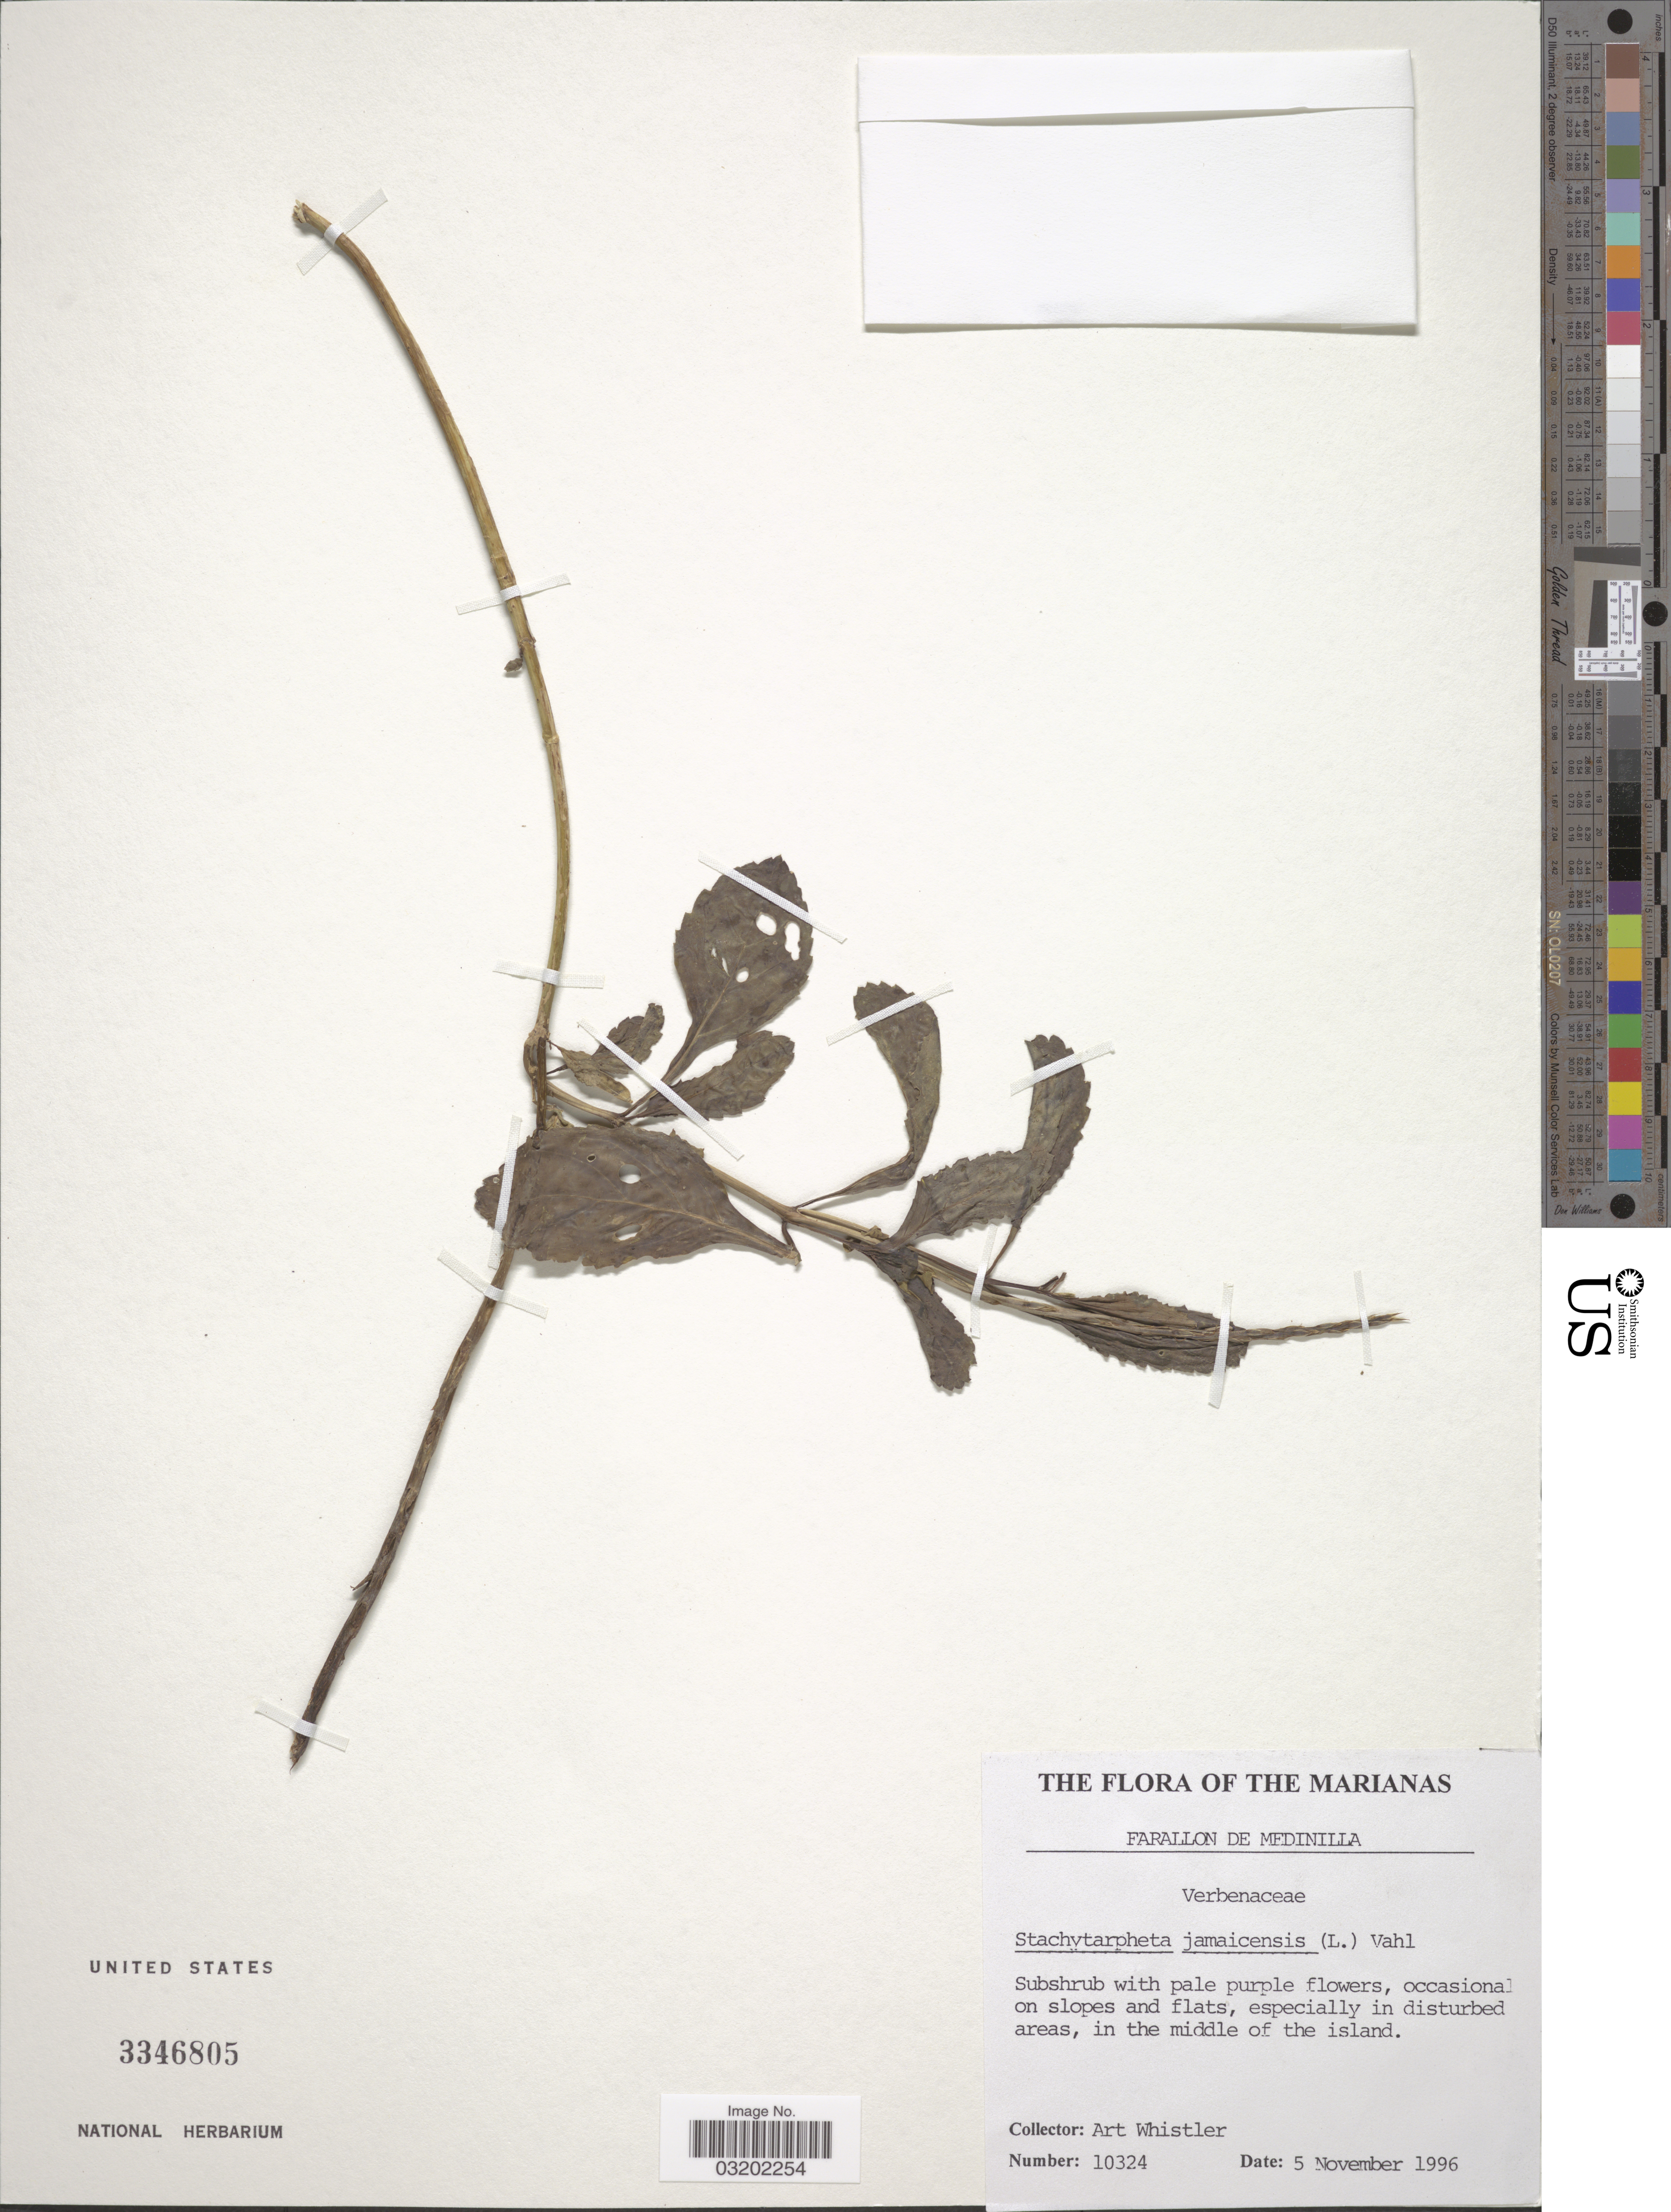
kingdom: Plantae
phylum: Tracheophyta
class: Magnoliopsida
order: Lamiales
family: Verbenaceae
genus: Stachytarpheta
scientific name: Stachytarpheta jamaicensis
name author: (L.) Vahl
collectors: A. Whistler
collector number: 10324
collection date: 1996-11-05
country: Northern Mariana Islands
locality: Marianas. Farallon de Medinilla. Middle of the island.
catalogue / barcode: US 3346805